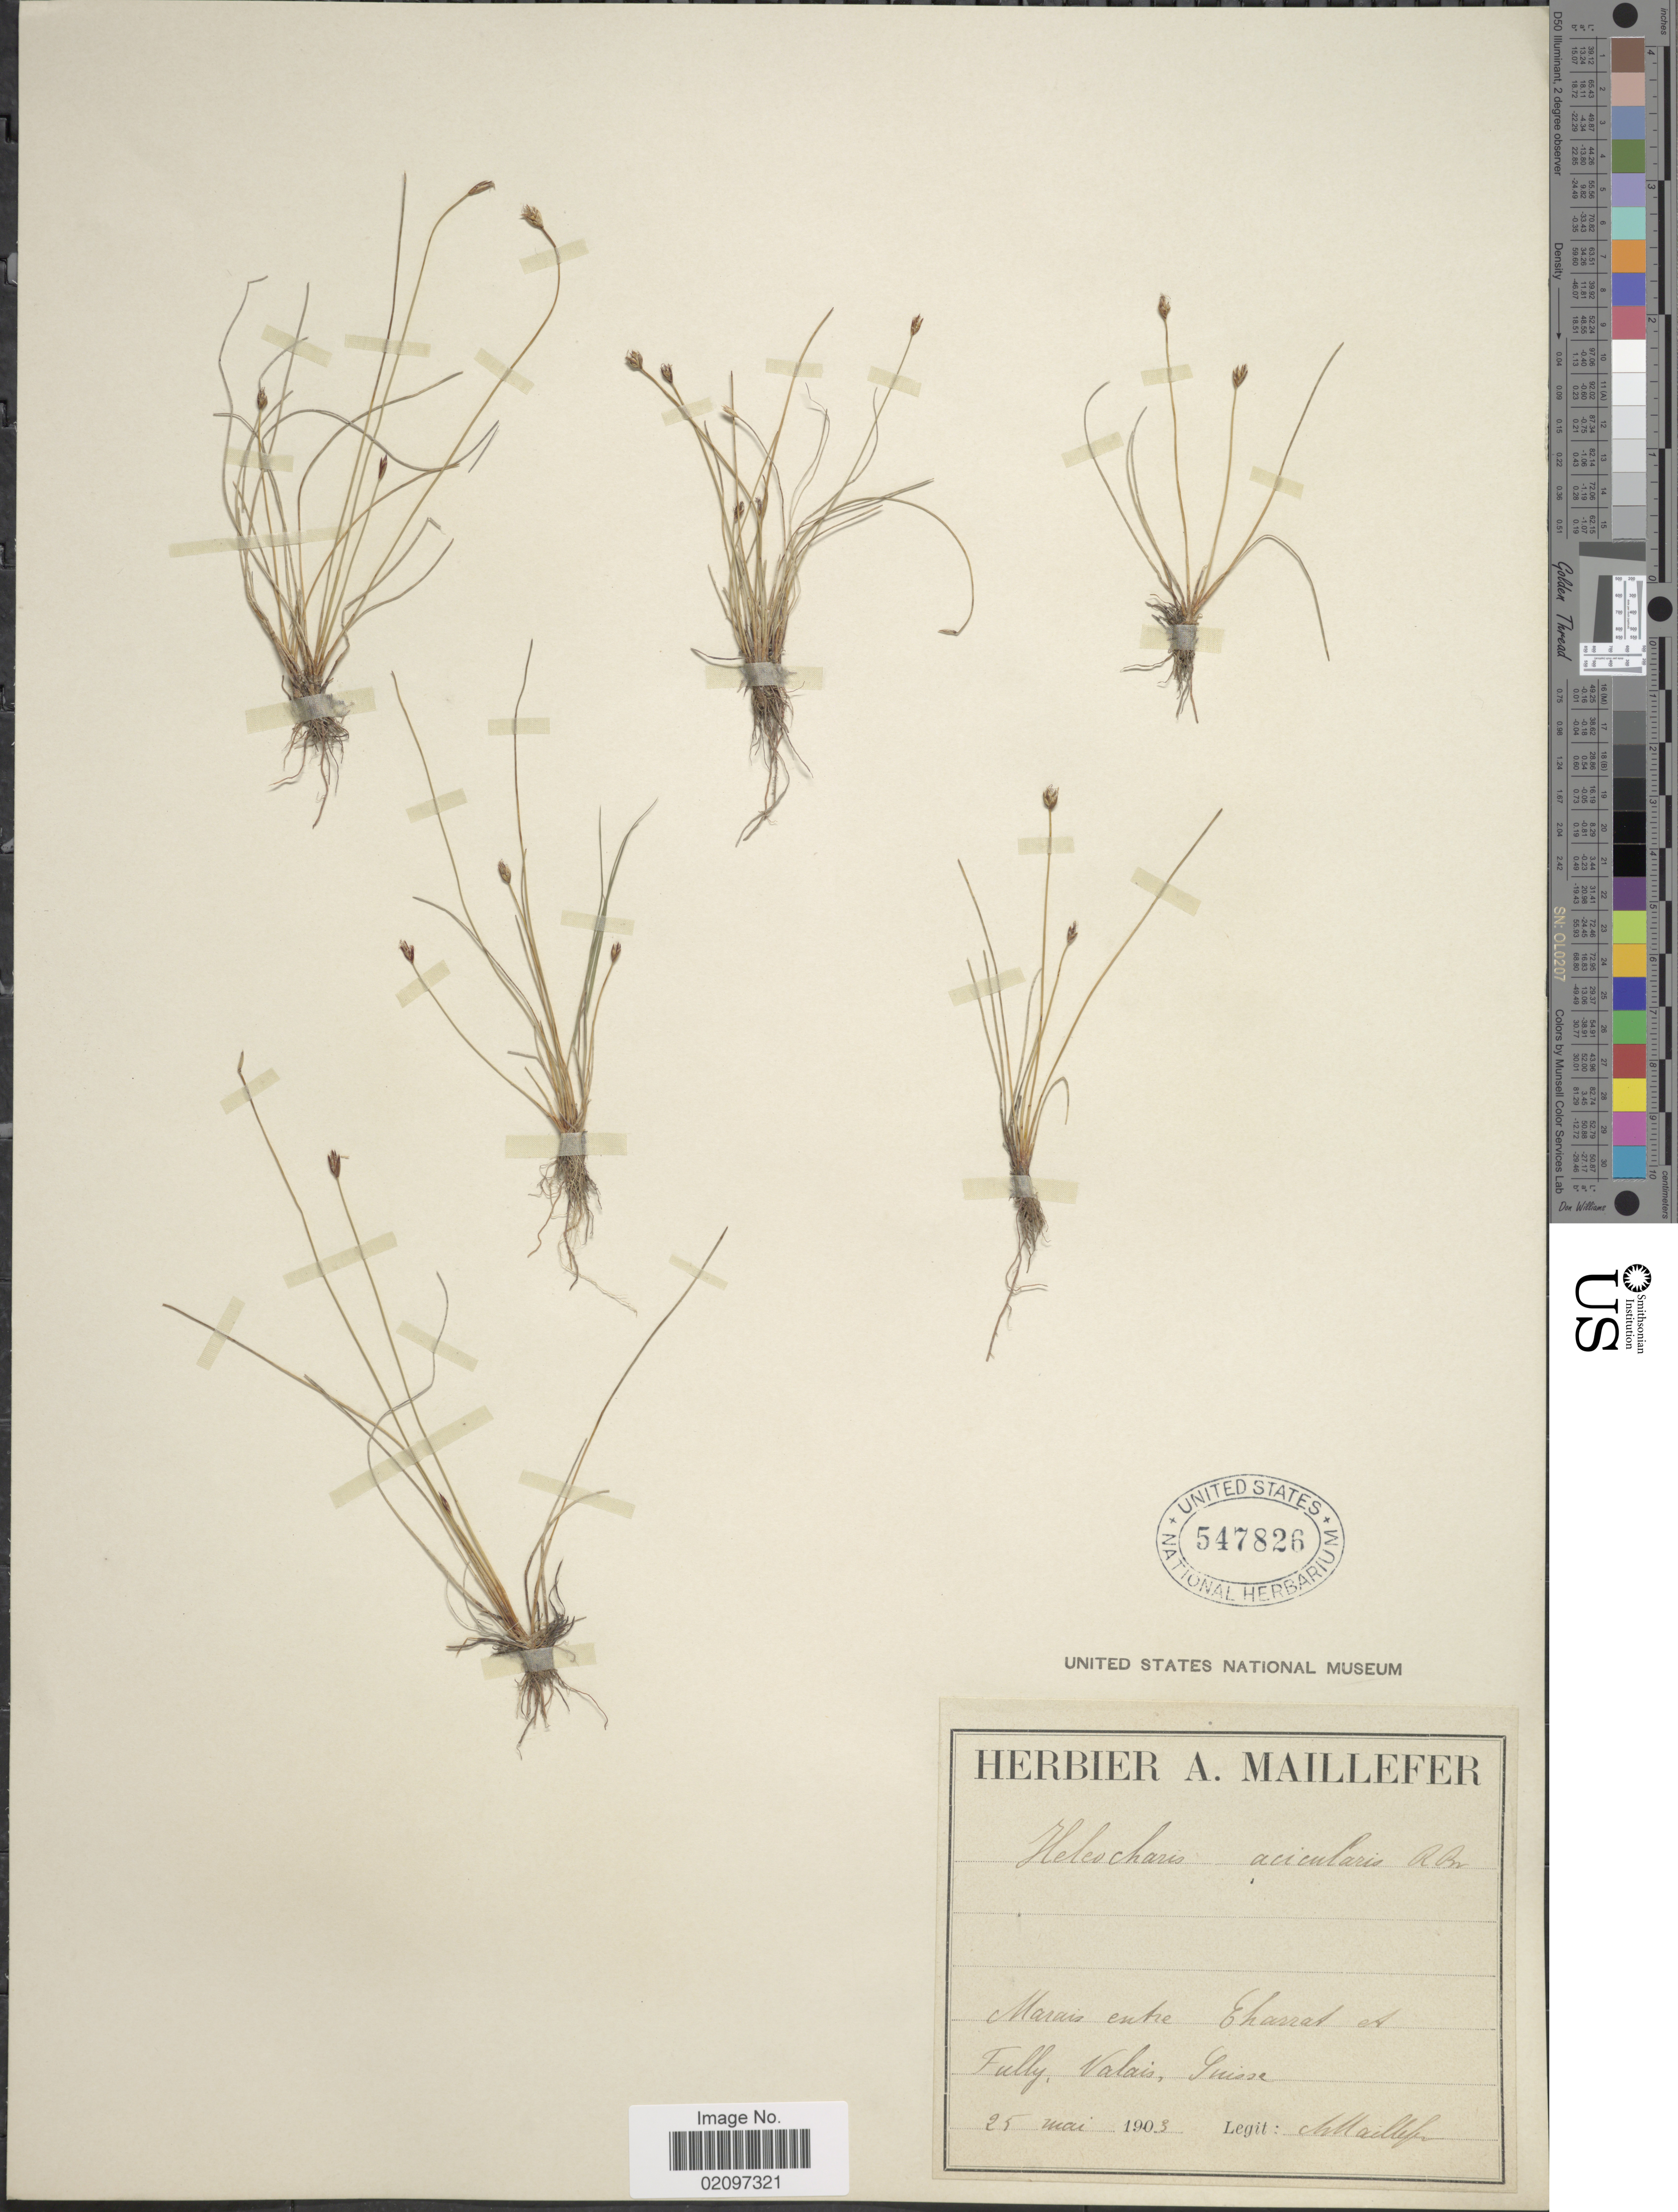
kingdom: Plantae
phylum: Tracheophyta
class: Liliopsida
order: Poales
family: Cyperaceae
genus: Eleocharis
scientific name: Eleocharis acicularis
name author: (L.) Roem. & Schult.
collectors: A. Maillefer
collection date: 1903-05-25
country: Switzerland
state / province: Valais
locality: Marais entre Charret et Fully, Valais, Suisse.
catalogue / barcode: US 547826